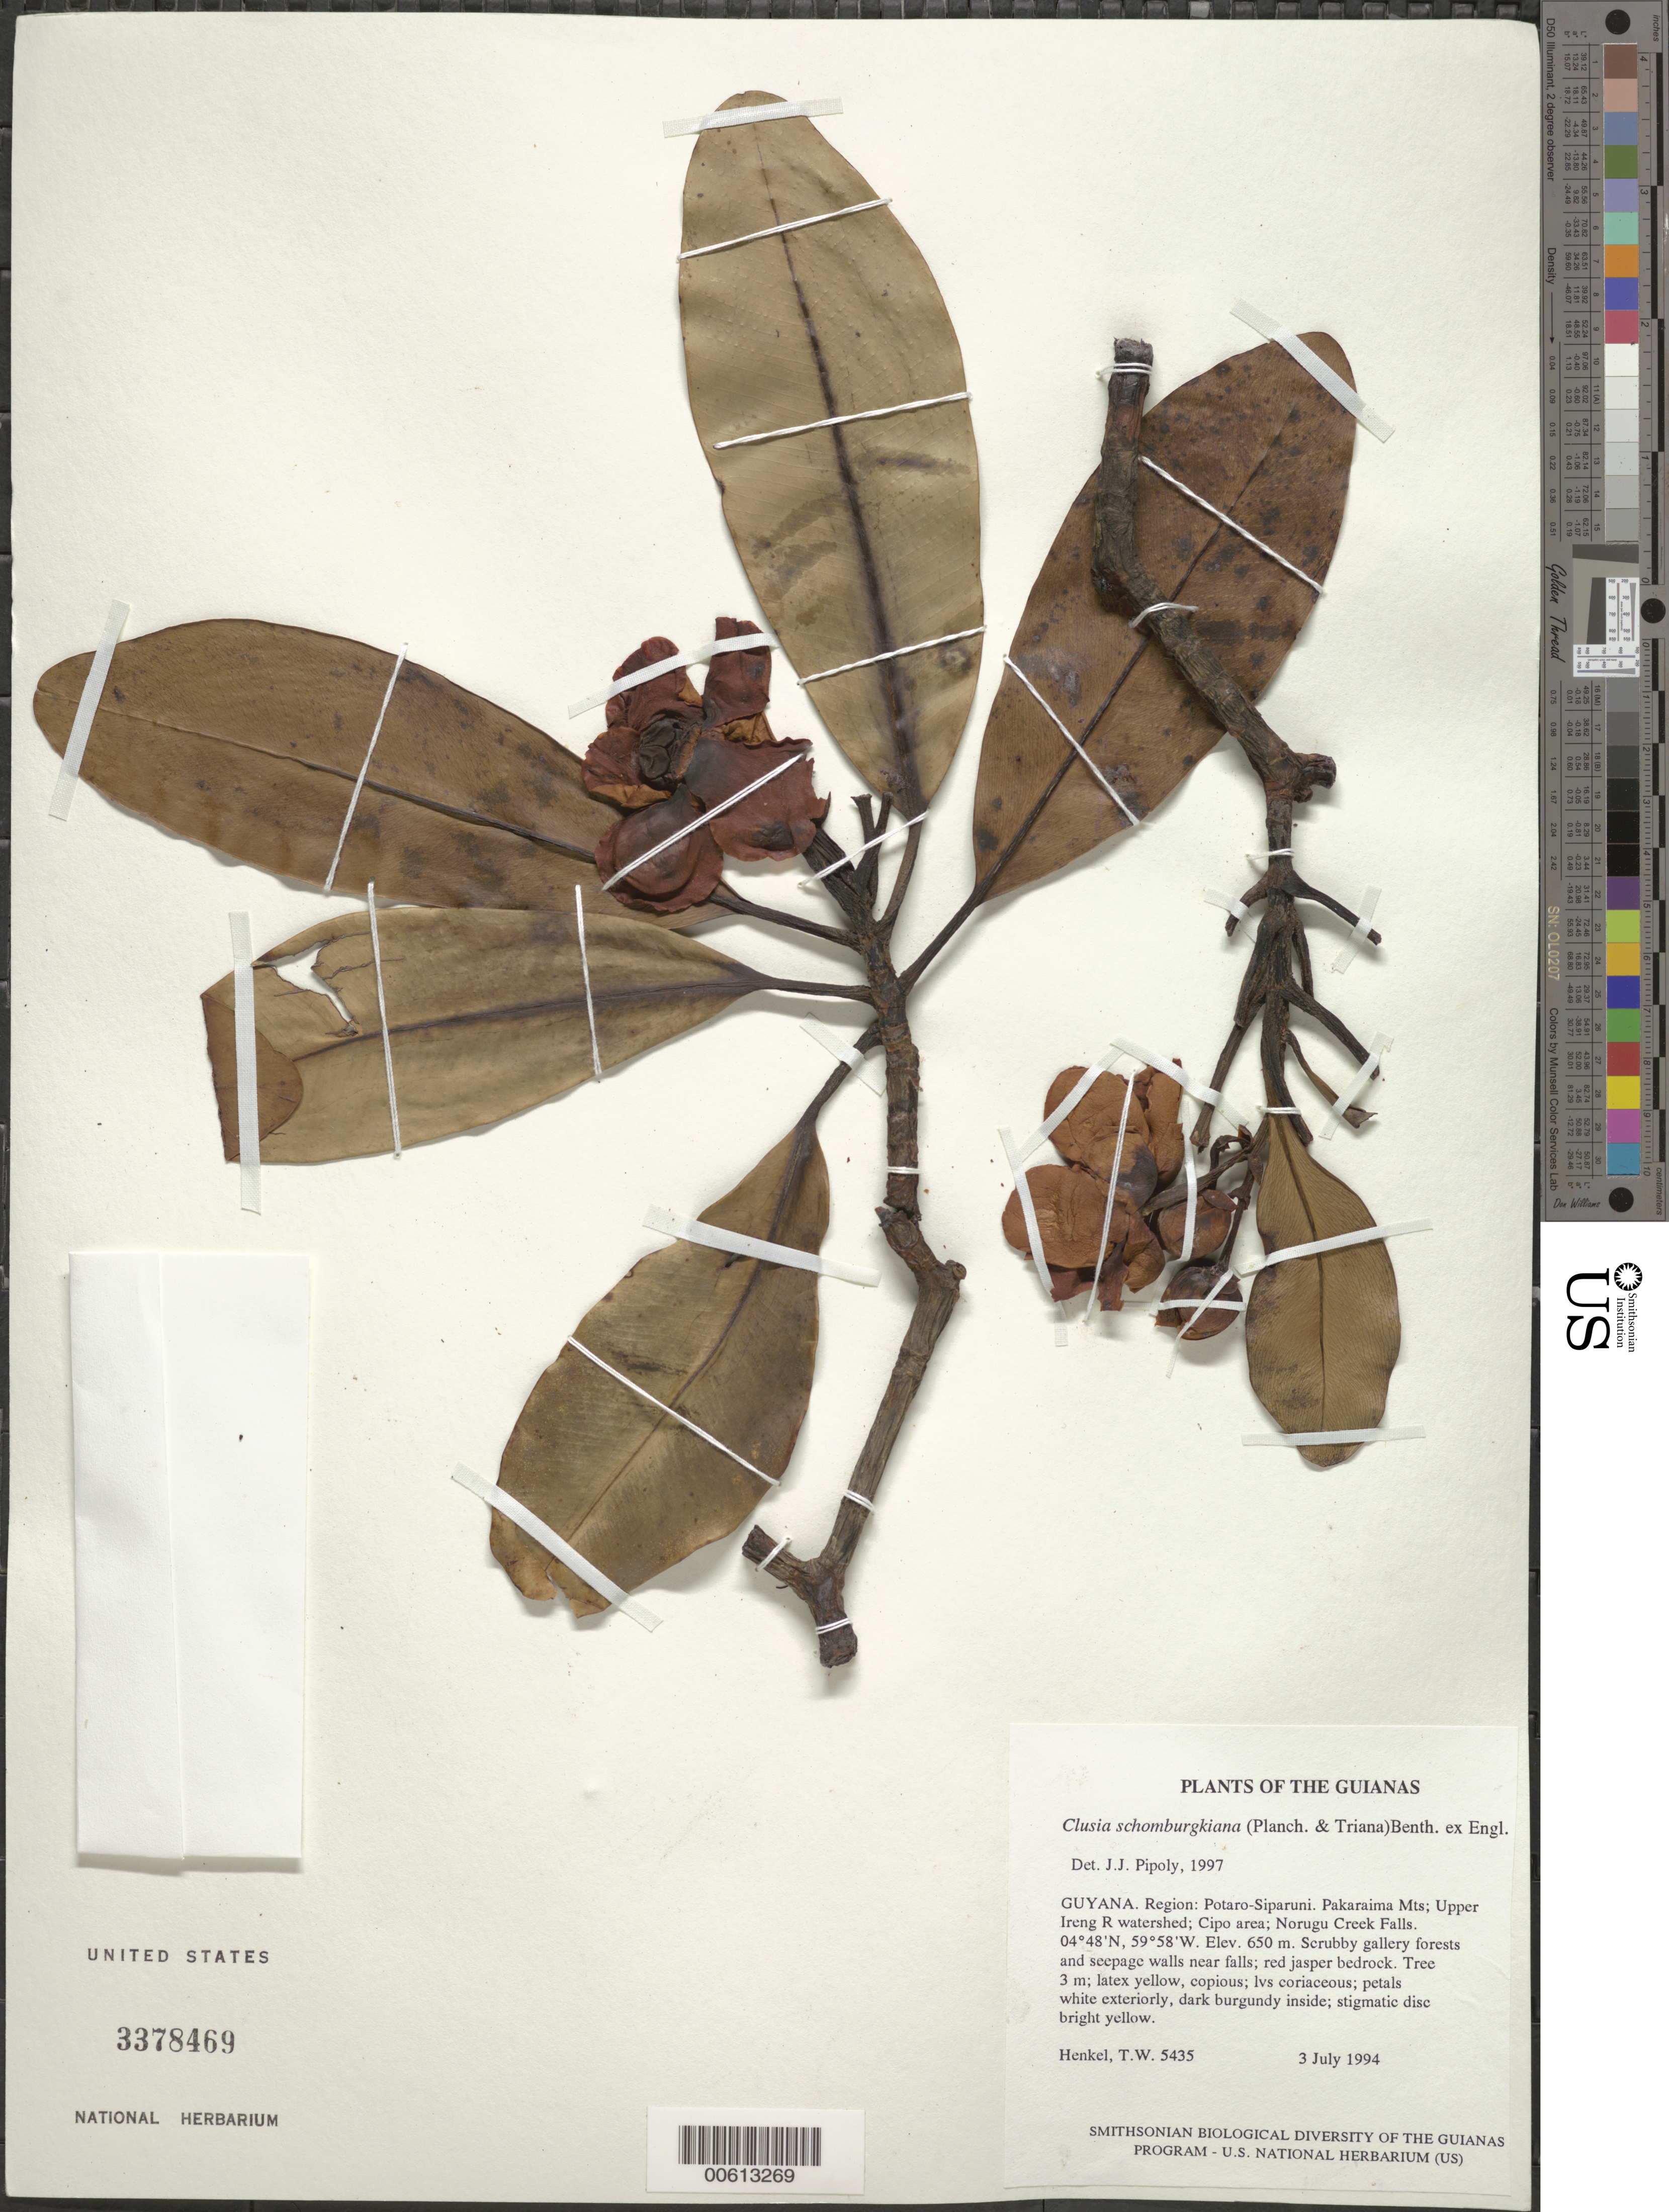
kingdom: Plantae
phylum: Tracheophyta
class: Magnoliopsida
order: Malpighiales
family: Clusiaceae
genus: Clusia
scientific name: Clusia schomburgkiana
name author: (Planch. & Triana) Benth. ex Engl.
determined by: Pipoly, J. J., III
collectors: T. Henkel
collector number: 5435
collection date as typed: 3 July 1994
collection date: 1994-07-03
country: Guyana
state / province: Potaro-Siparuni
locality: Pakaraima Mts; Upper Ireng R watershed; Cipo area; Norugu Creek Falls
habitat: Scrubby gallery forests and seepage walls near falls; red jasper bedrock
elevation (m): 650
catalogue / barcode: US 3378469